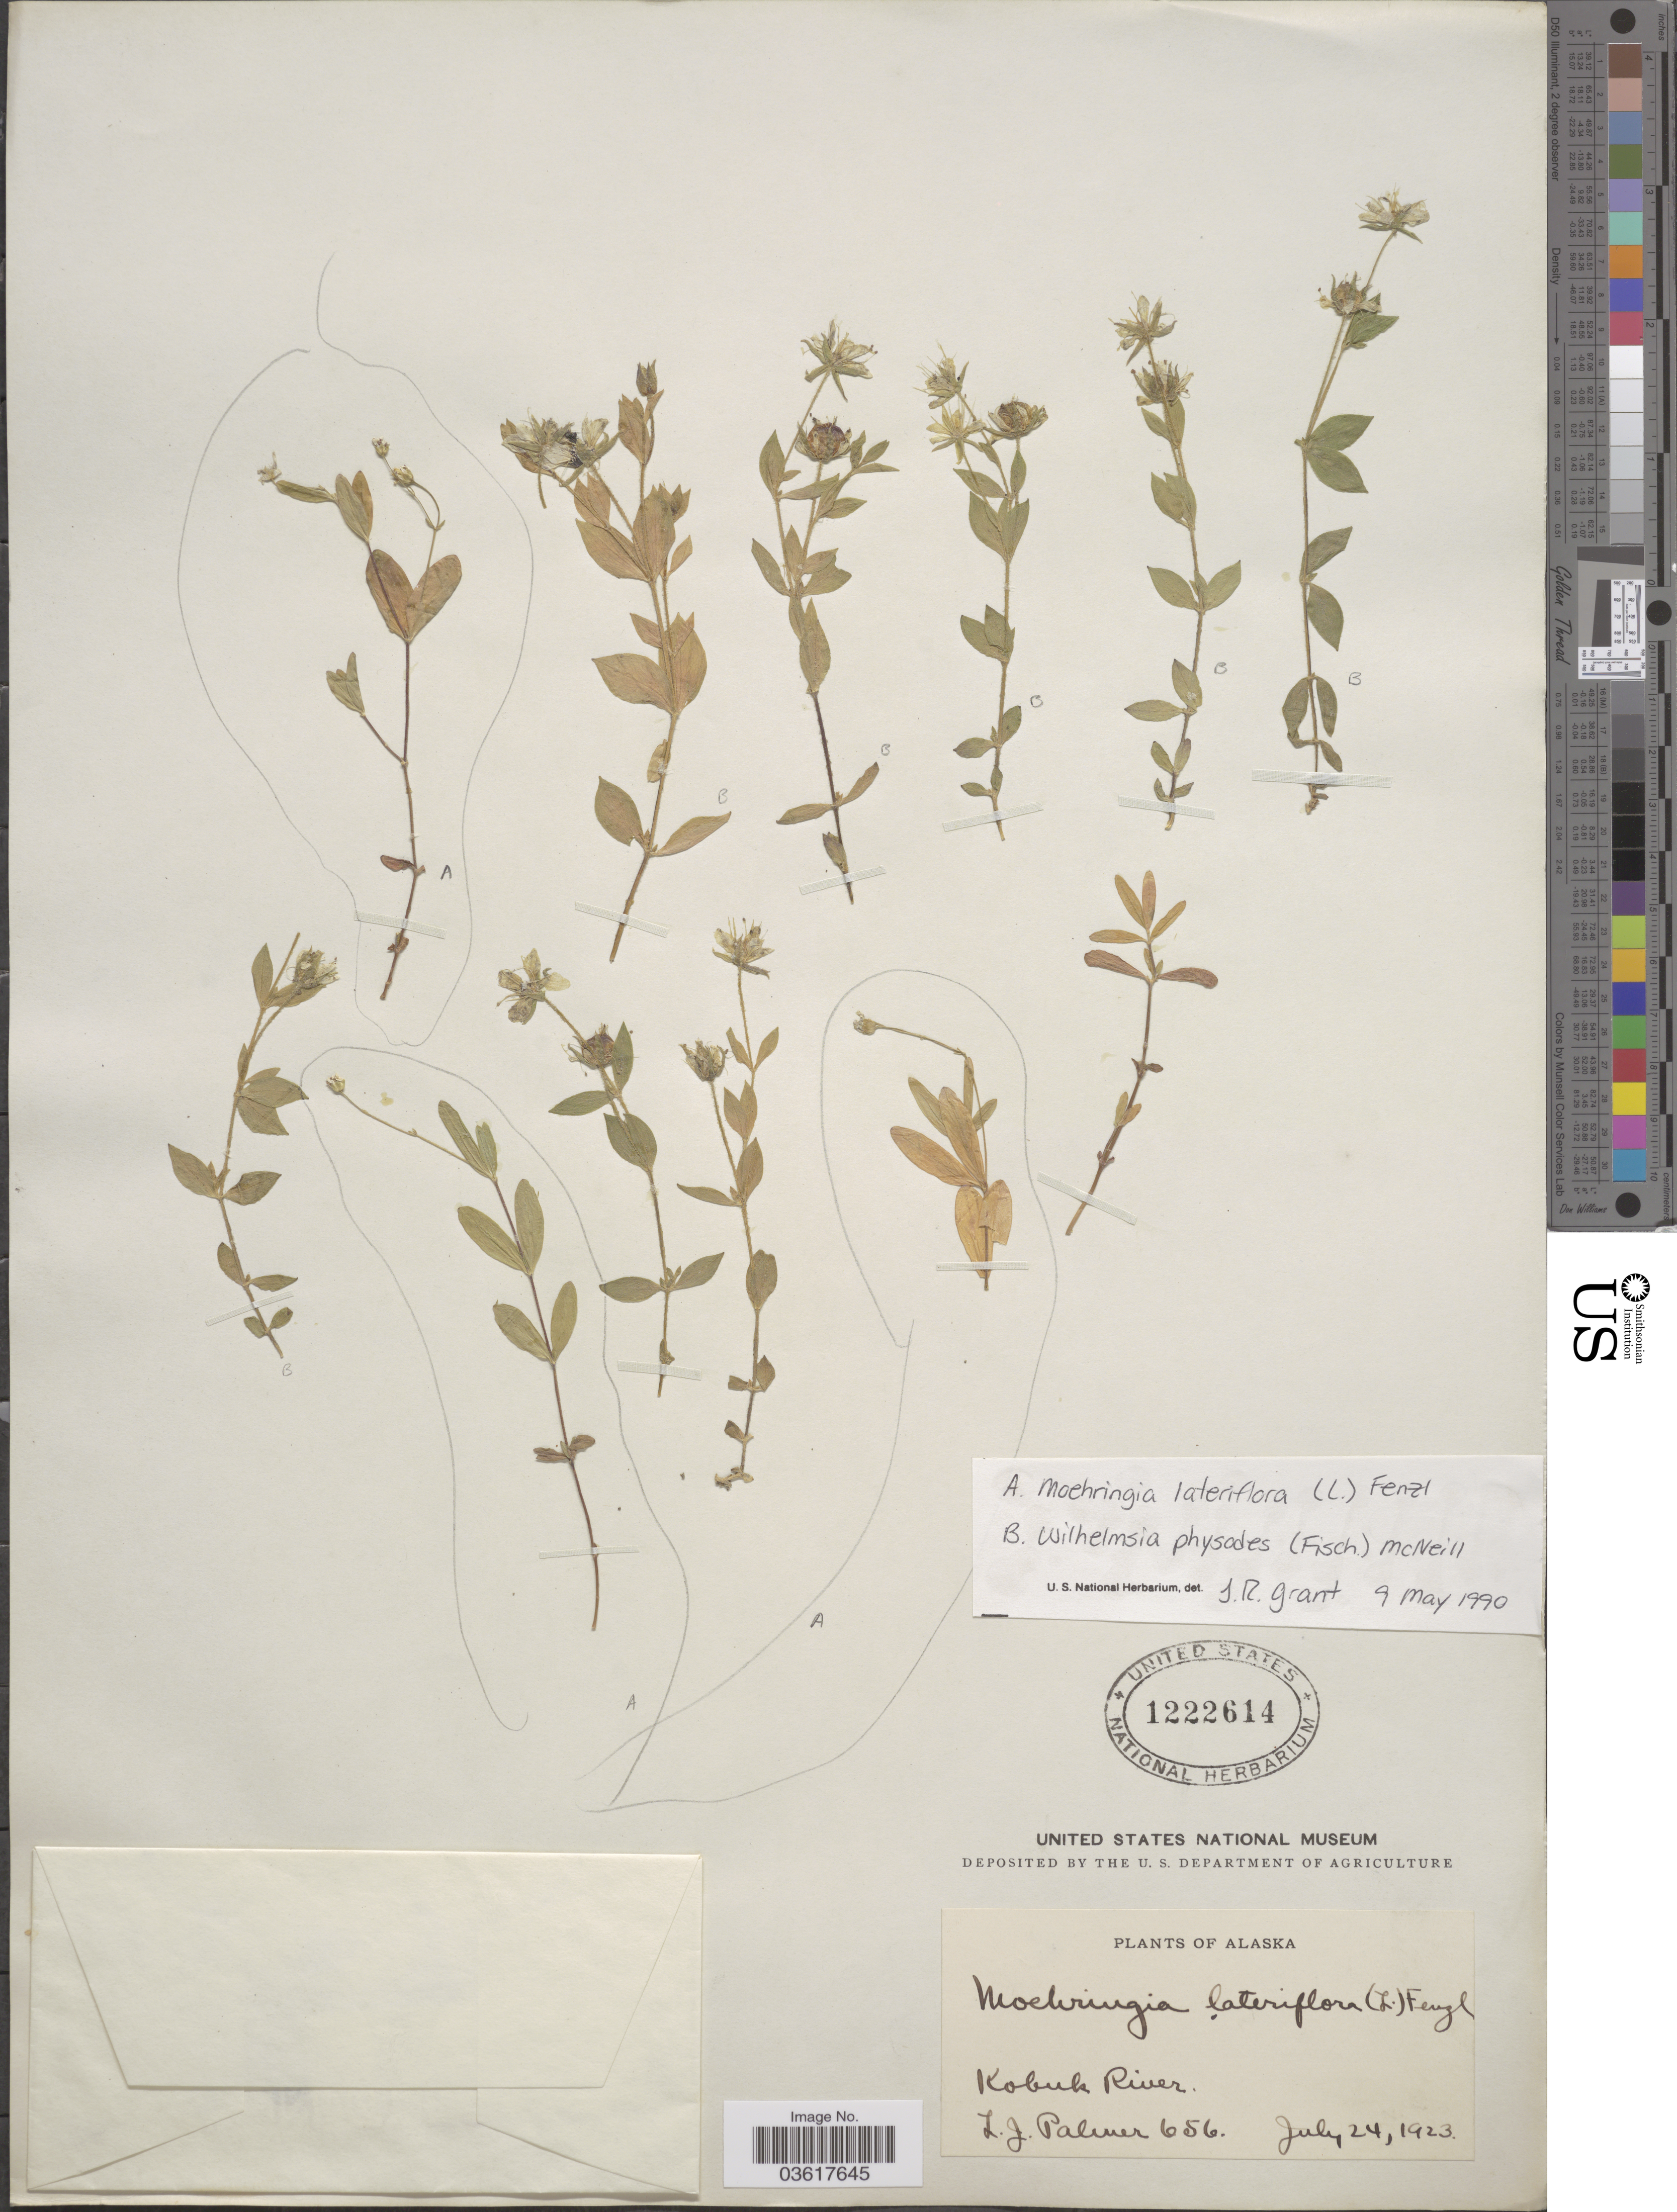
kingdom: Plantae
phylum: Tracheophyta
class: Magnoliopsida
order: Caryophyllales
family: Caryophyllaceae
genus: Wilhelmsia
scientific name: Wilhelmsia sp.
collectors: L. J. Palmer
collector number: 656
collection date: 1923-07-24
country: United States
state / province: Alaska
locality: Kobuk River.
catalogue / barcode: US 1222614